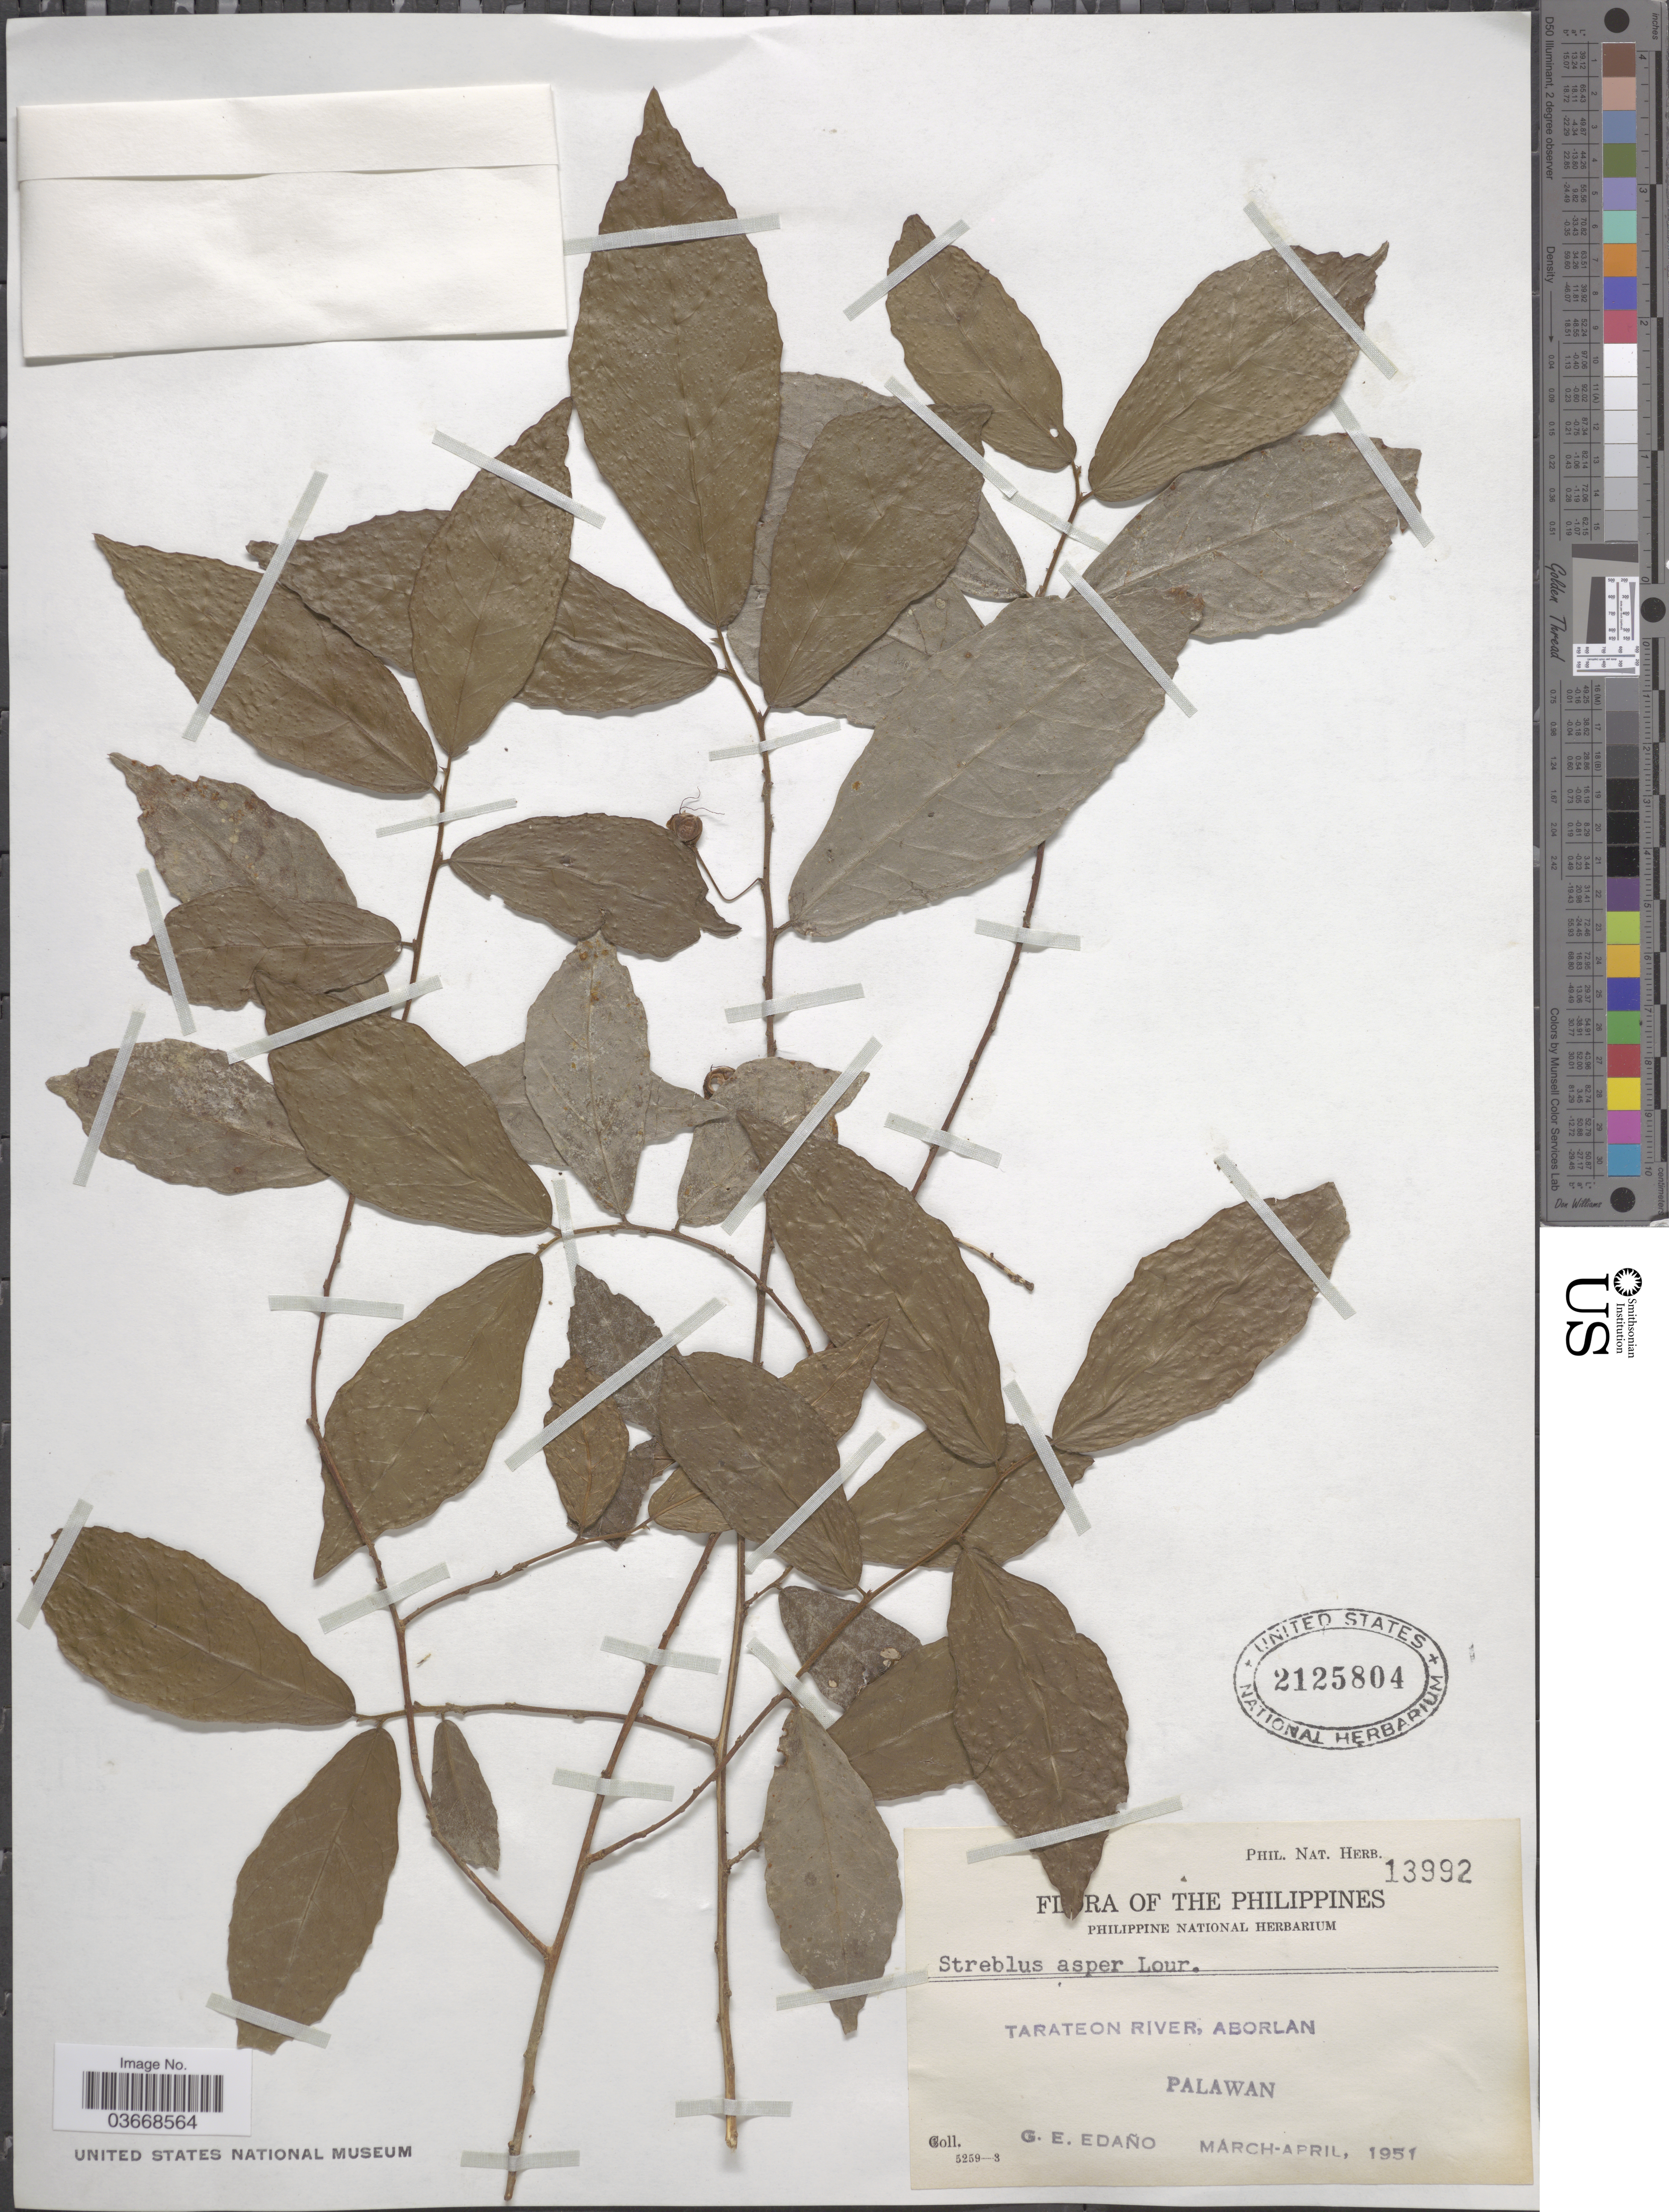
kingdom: Plantae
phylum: Tracheophyta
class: Magnoliopsida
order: Rosales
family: Moraceae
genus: Streblus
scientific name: Streblus asper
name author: Lour.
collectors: G. E. Edaño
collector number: Phil. Nat. Herb. 13992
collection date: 1951-03/1951-04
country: Philippines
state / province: Mimaropa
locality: Tarateon River, Aborlan. Palawan.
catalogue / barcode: US 2125804